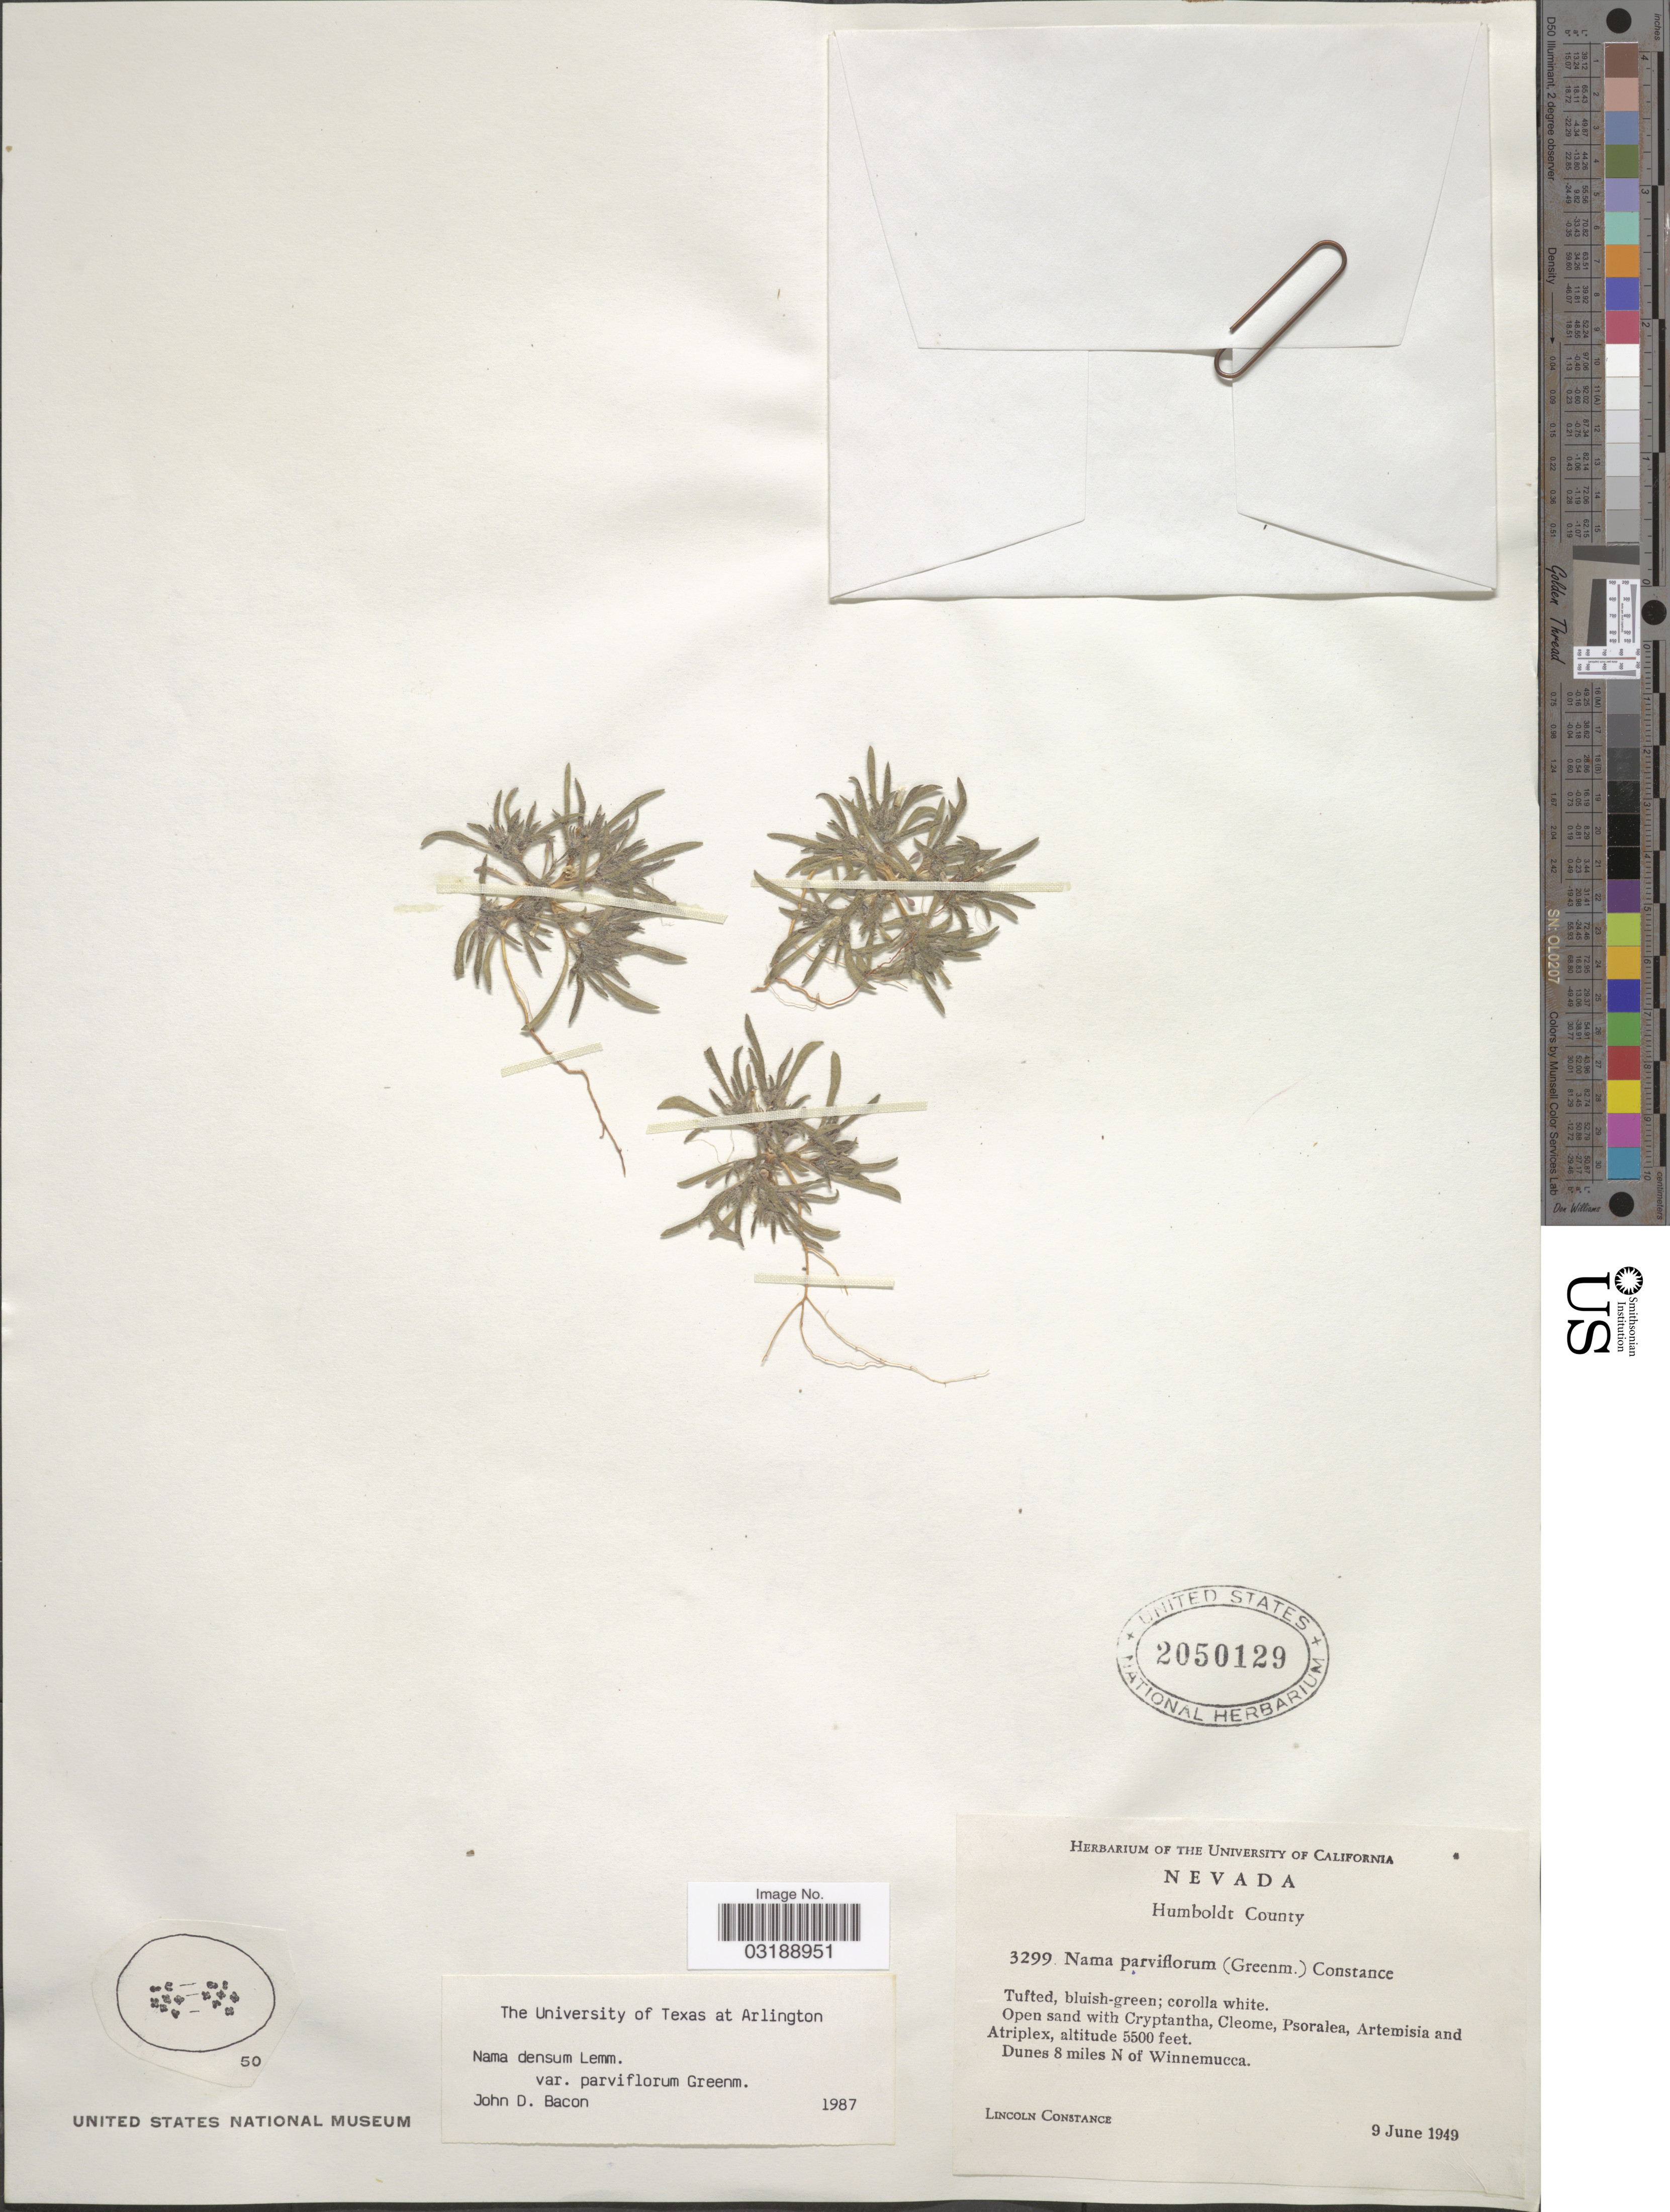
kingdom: Plantae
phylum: Tracheophyta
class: Magnoliopsida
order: Boraginales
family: Namaceae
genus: Nama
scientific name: Nama densa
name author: Lemmon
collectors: L. Constance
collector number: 3299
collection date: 1949-06-09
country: United States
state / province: Nevada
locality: Humboldt County, Dunes 8 miles N of Winnemucca.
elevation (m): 1676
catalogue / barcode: US 2050129